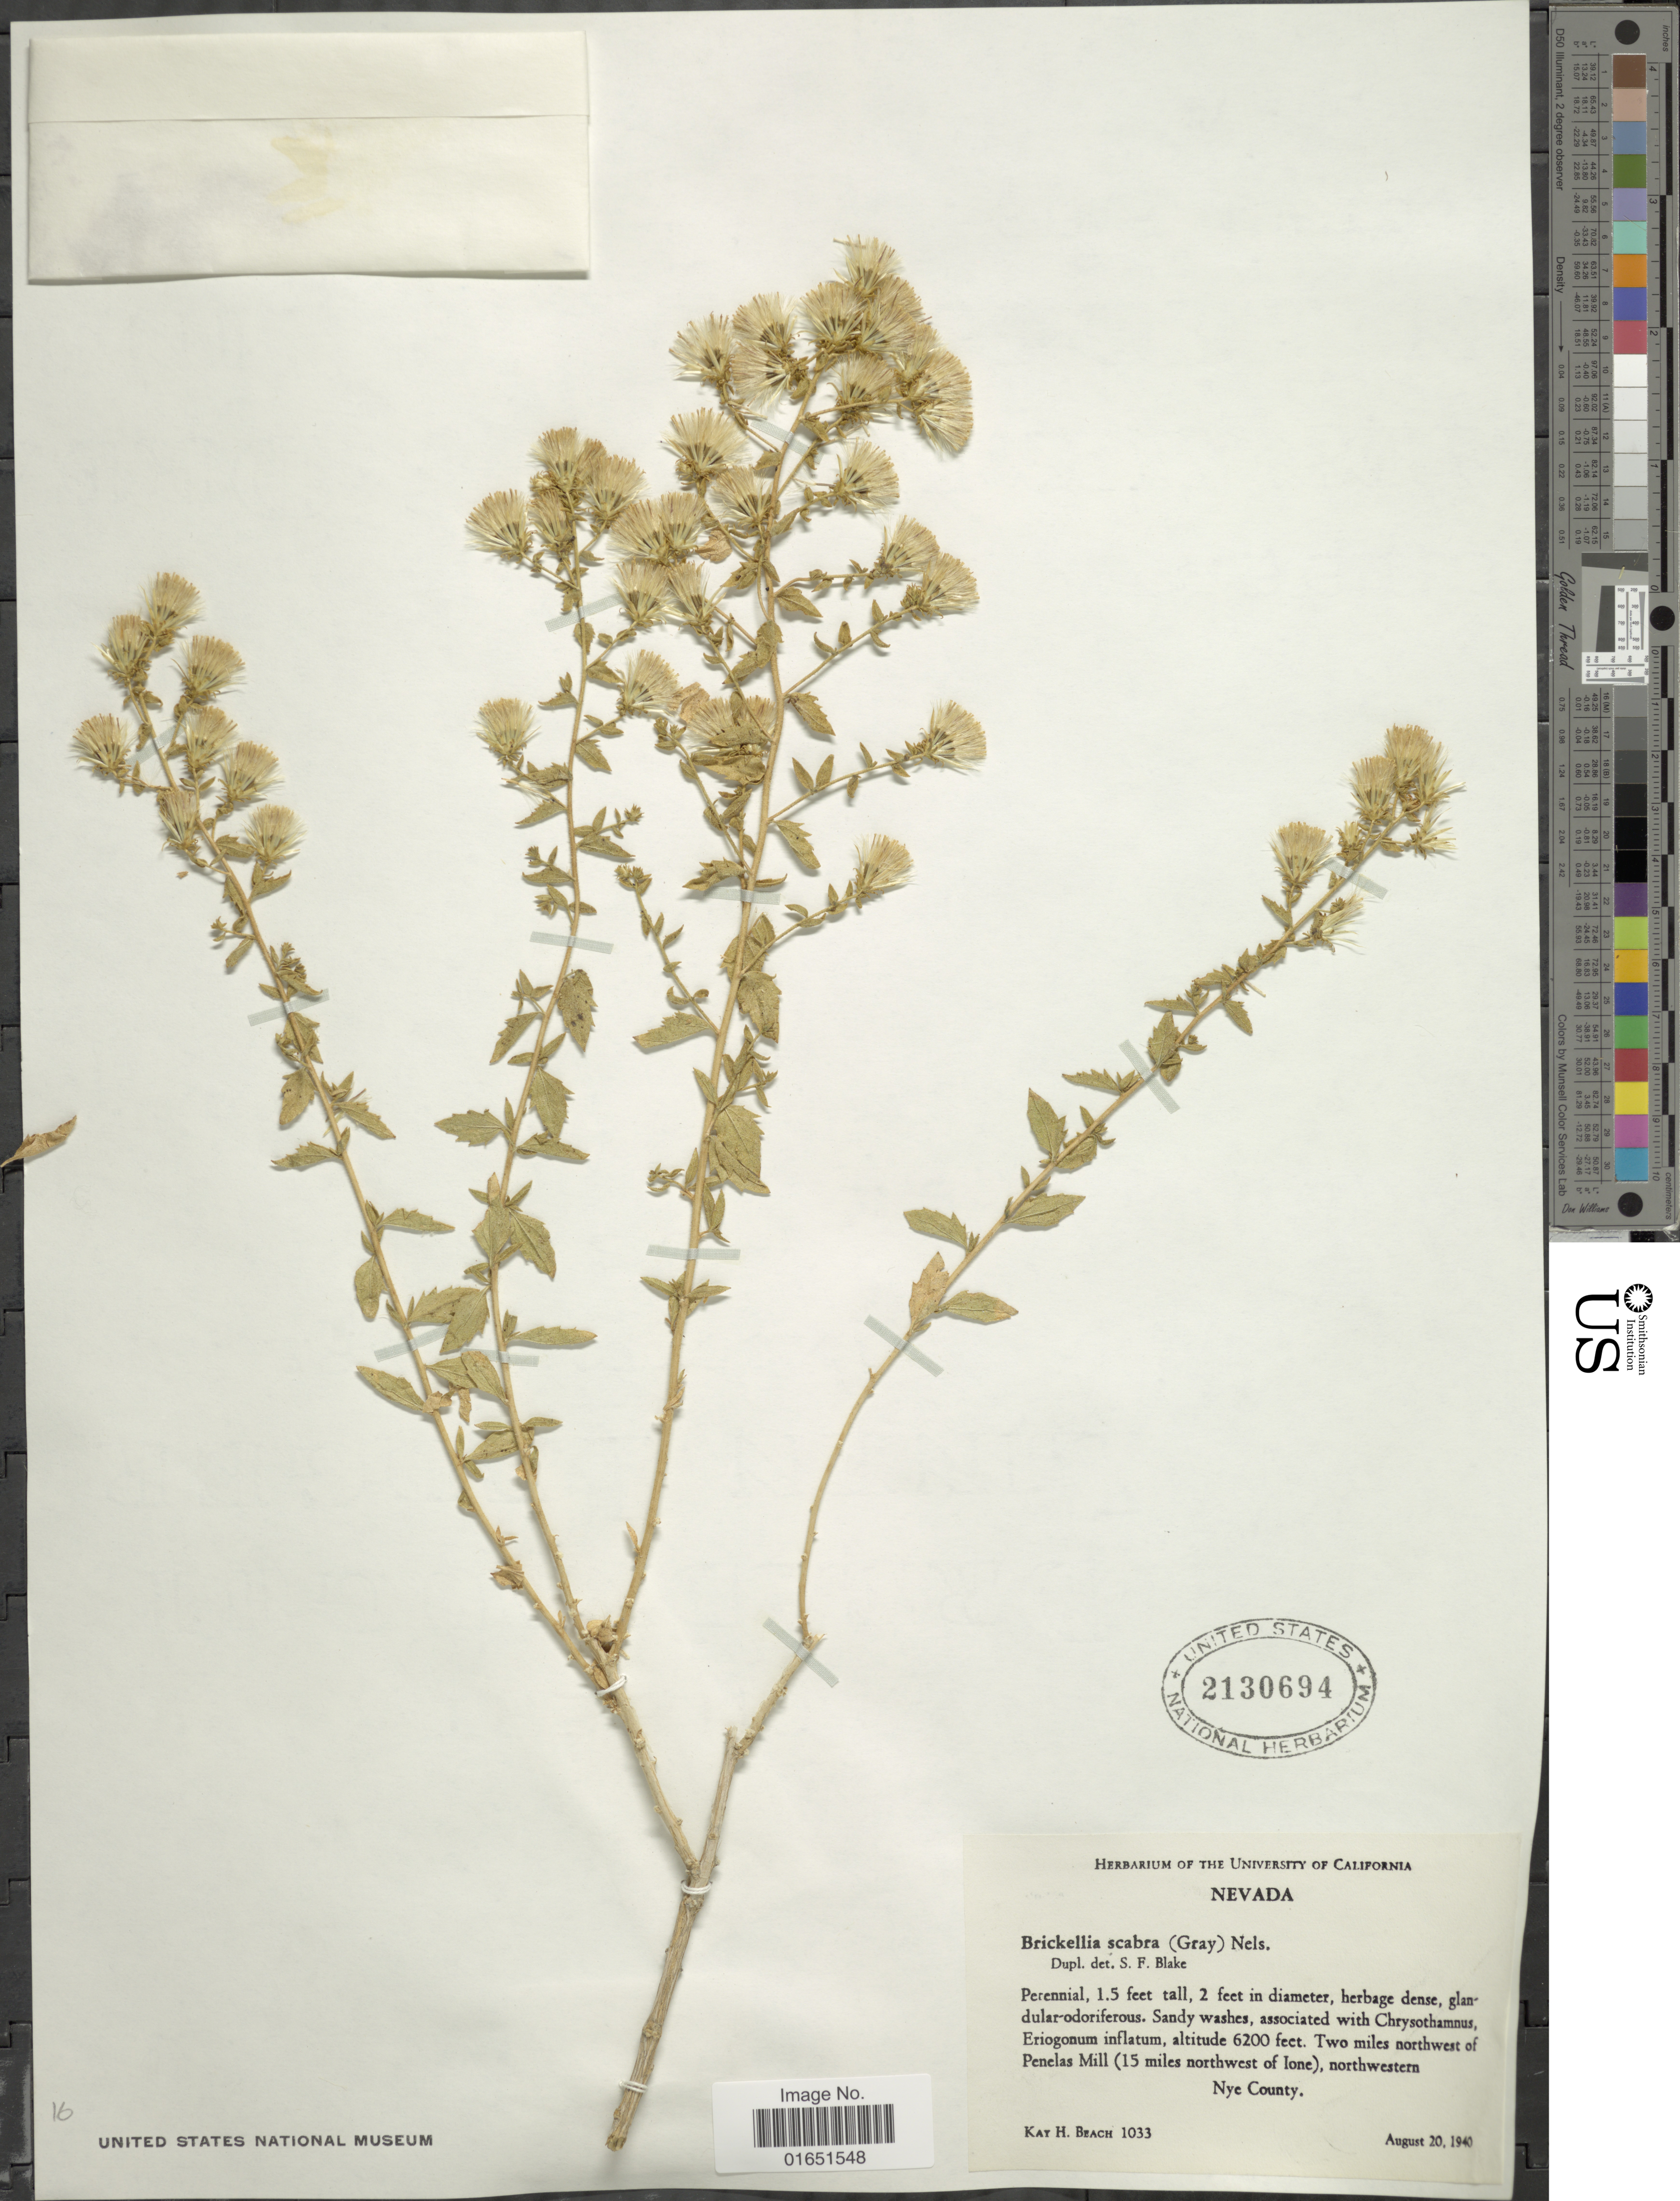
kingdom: Plantae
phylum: Tracheophyta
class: Magnoliopsida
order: Asterales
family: Asteraceae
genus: Brickellia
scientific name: Brickellia scabra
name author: (A. Gray) A. Nelson ex B.L. Rob.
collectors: K. H. Beach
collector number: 1033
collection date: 1940-08-20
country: United States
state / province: Nevada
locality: Two miles northwest of Penelas Mill (15 miles northwest of Ione), northwestern Nye County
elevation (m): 1890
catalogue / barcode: US 2130694